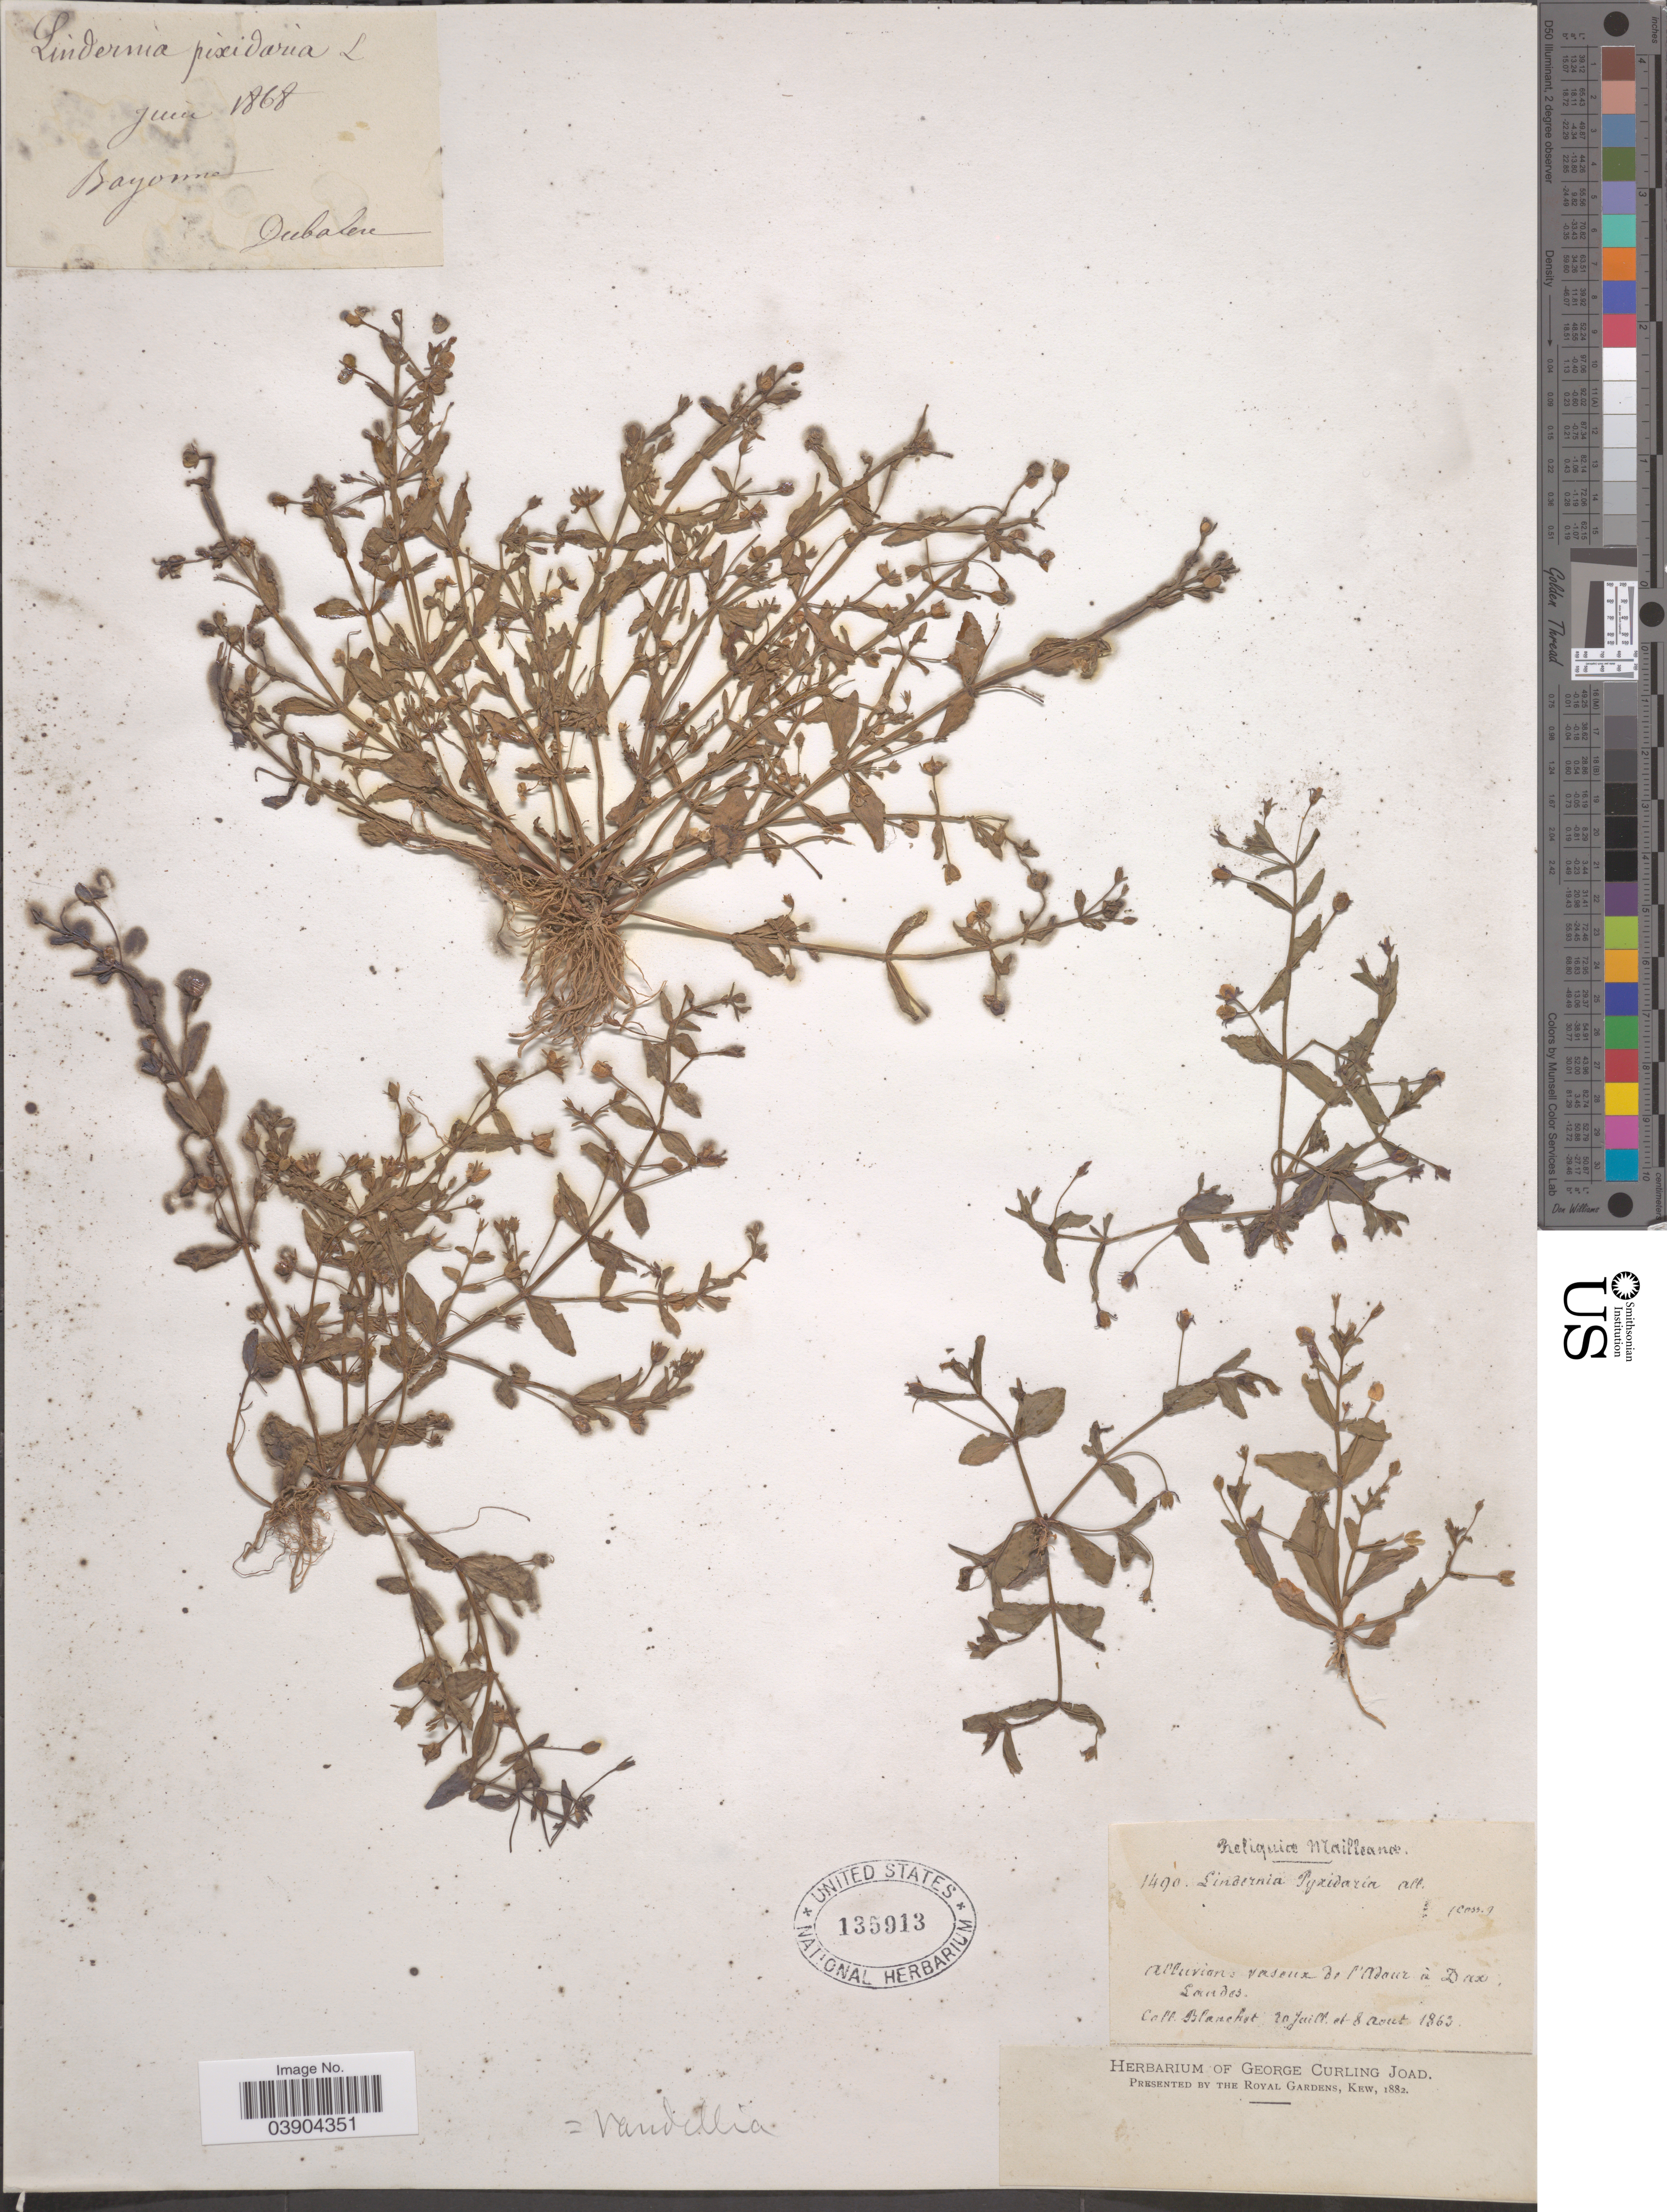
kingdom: Plantae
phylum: Tracheophyta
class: Magnoliopsida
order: Lamiales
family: Linderniaceae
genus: Lindernia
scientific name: Lindernia pyxidaria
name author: All.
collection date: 1868-06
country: France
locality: Bayonne.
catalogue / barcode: US 135913-2